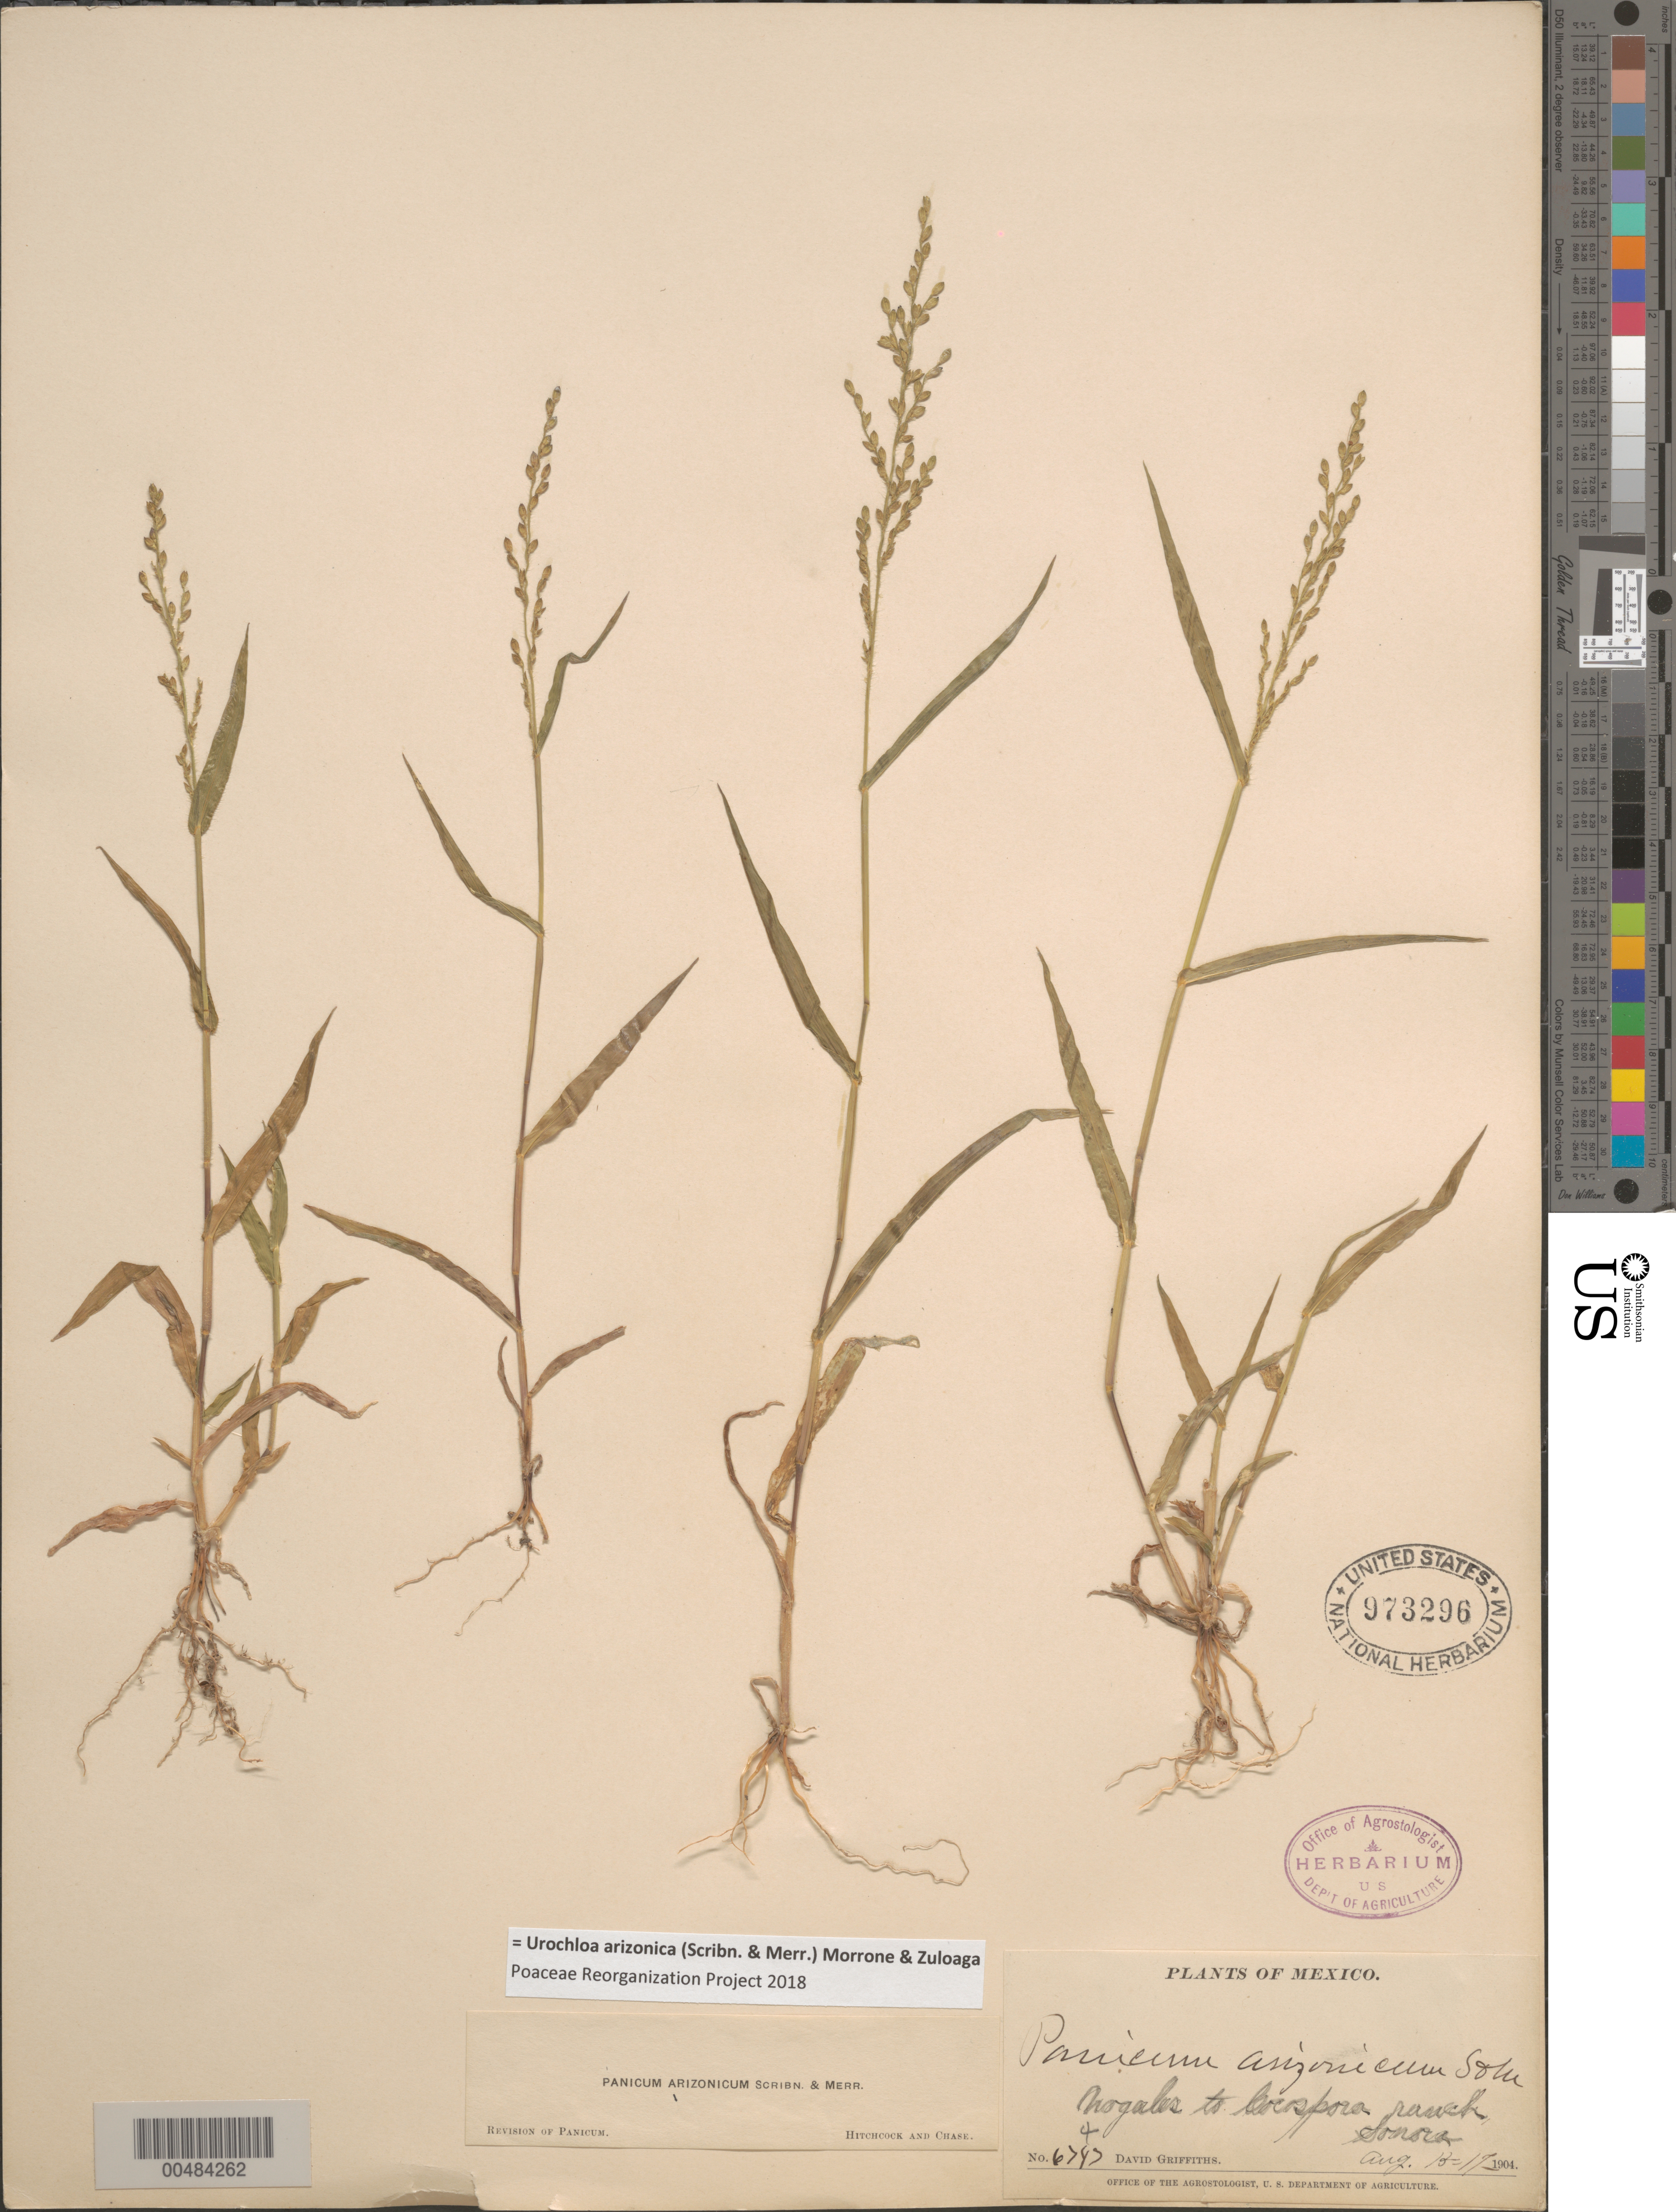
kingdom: Plantae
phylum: Tracheophyta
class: Liliopsida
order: Poales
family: Poaceae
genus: Brachiaria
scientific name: Brachiaria arizonicum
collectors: D. Griffiths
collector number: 6747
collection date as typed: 15 Aug 1904 to 17 Aug 1904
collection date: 1904-08-15/1904-08-17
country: Mexico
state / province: Sonora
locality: Nogales to Cocospora ranch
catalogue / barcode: US 973296